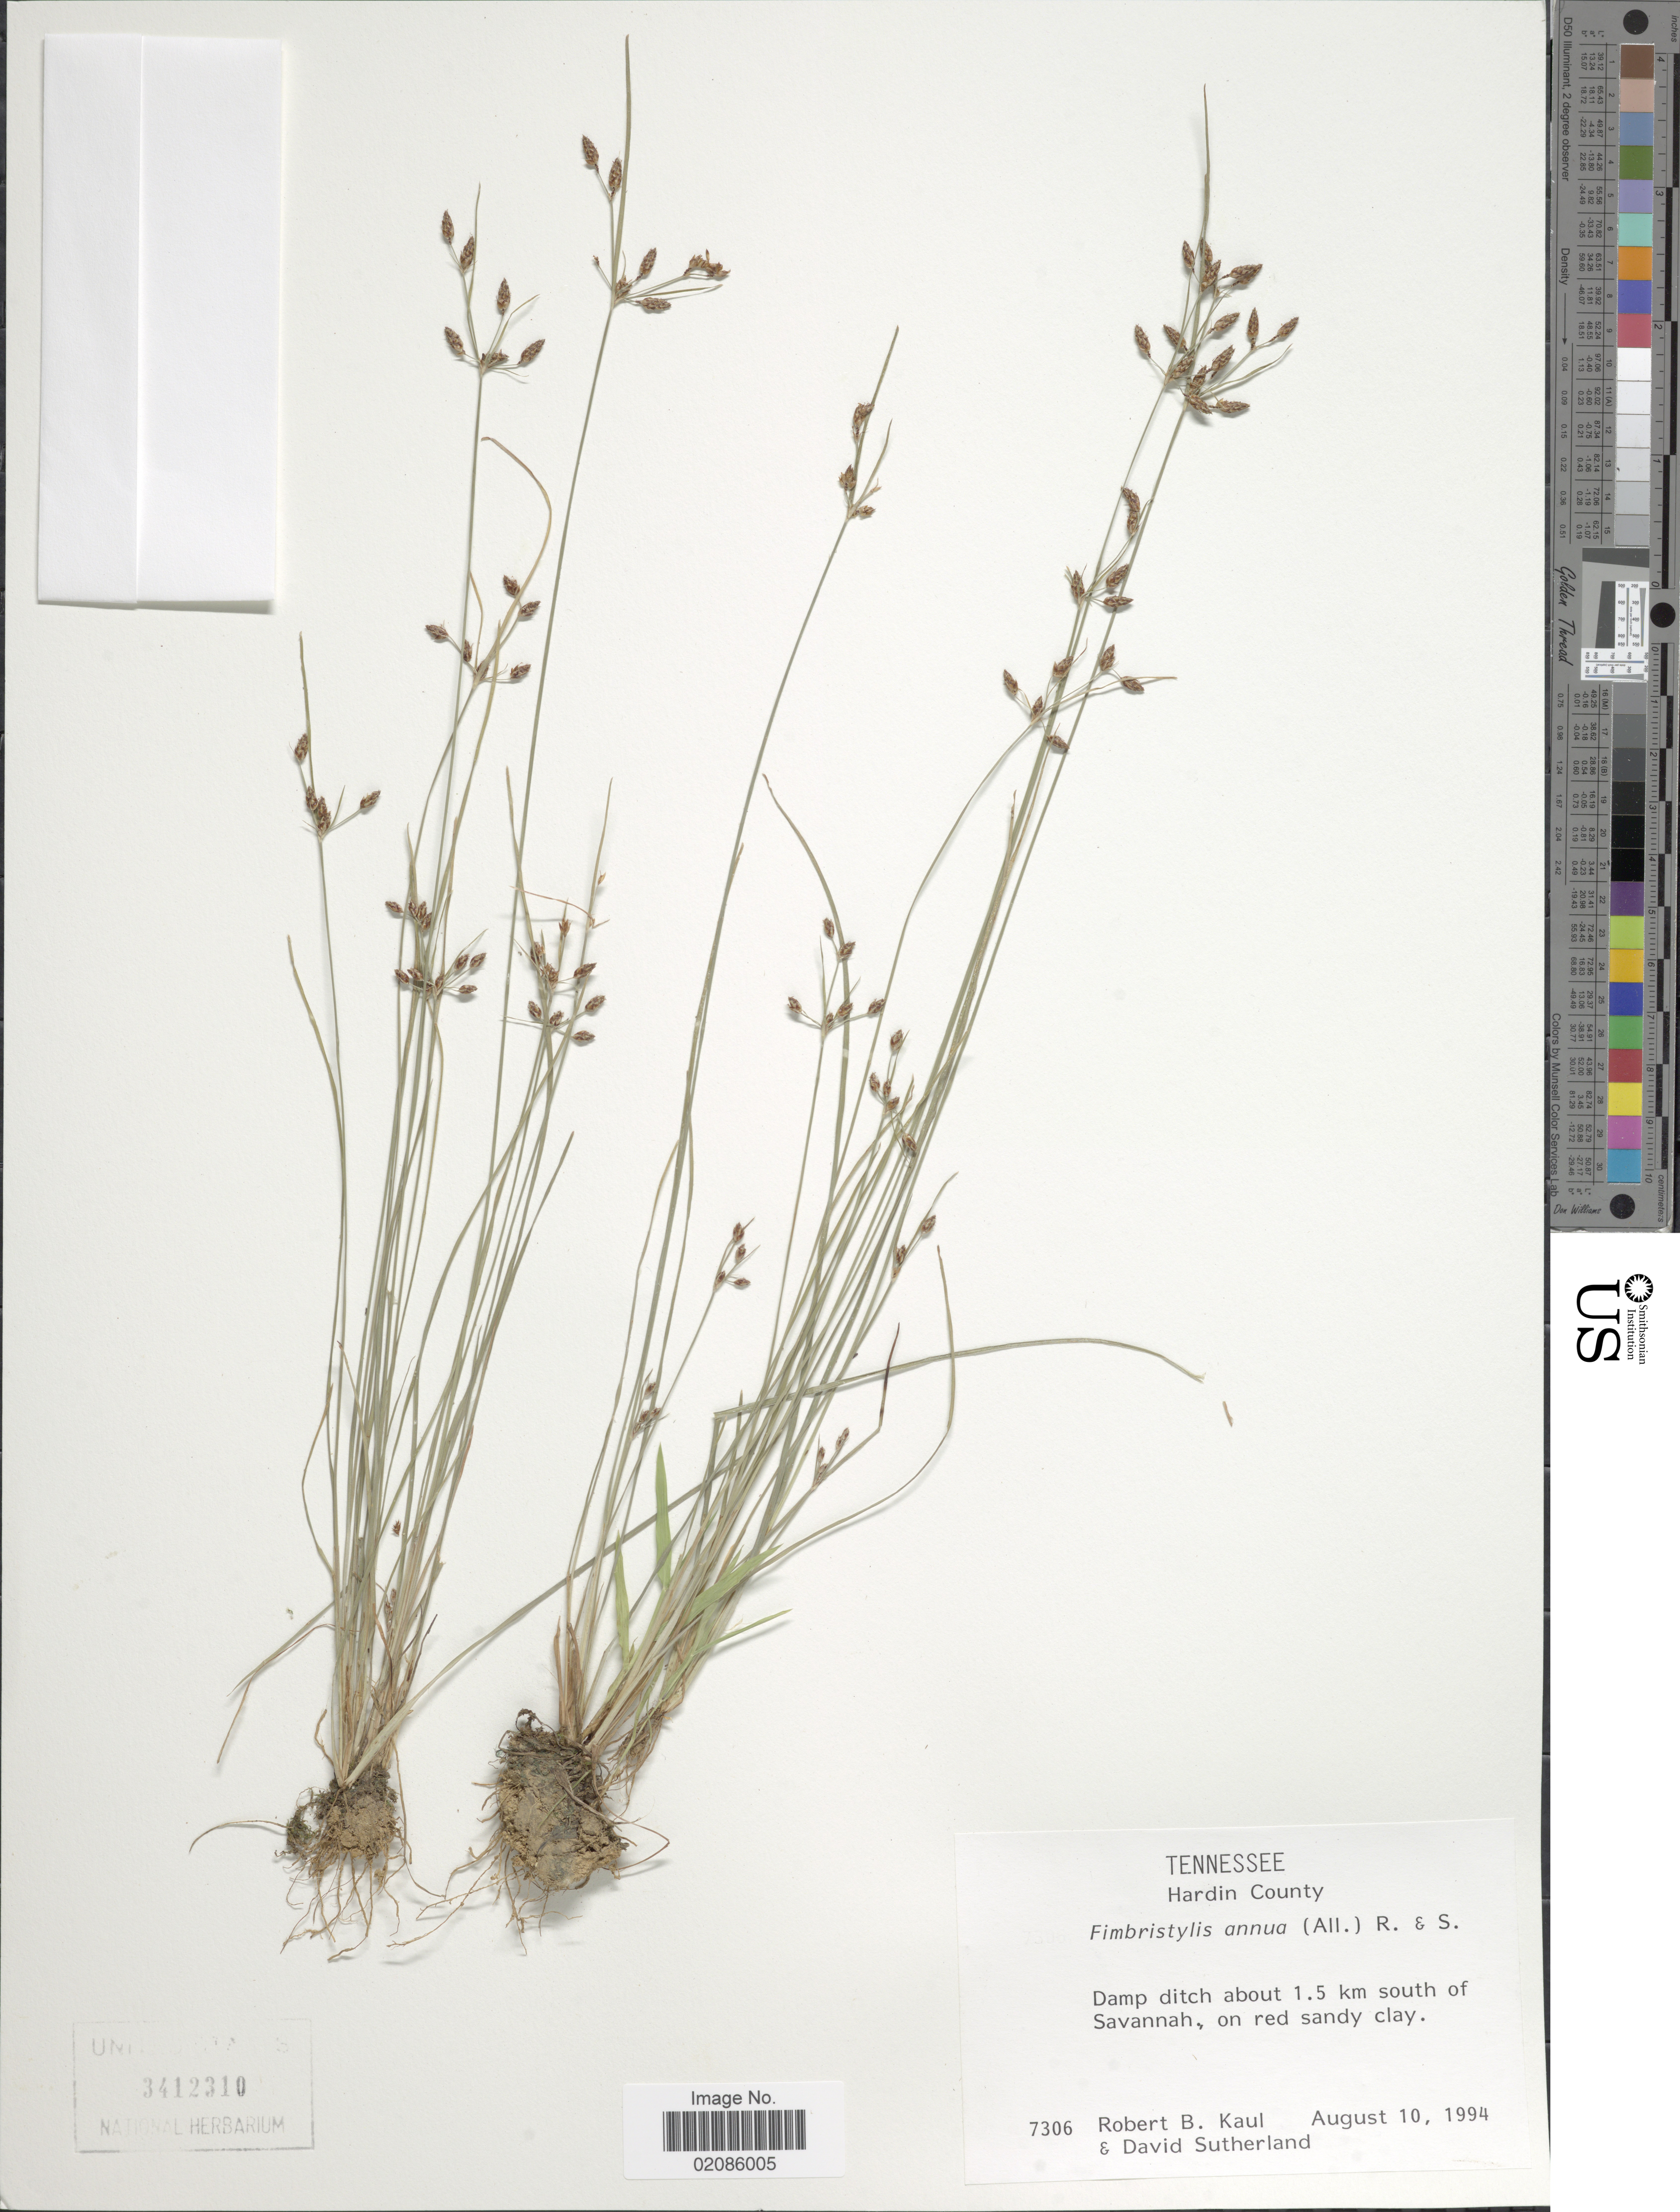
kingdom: Plantae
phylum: Tracheophyta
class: Liliopsida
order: Poales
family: Cyperaceae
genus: Fimbristylis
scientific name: Fimbristylis annua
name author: (All.) Roem. & Schult.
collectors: R. Kaul & D. Sutherland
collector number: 7306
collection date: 1994-08-10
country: United States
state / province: Tennessee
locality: Hardin County. Damp ditch about 1.5 km south of Savannah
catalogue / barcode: US 3412310